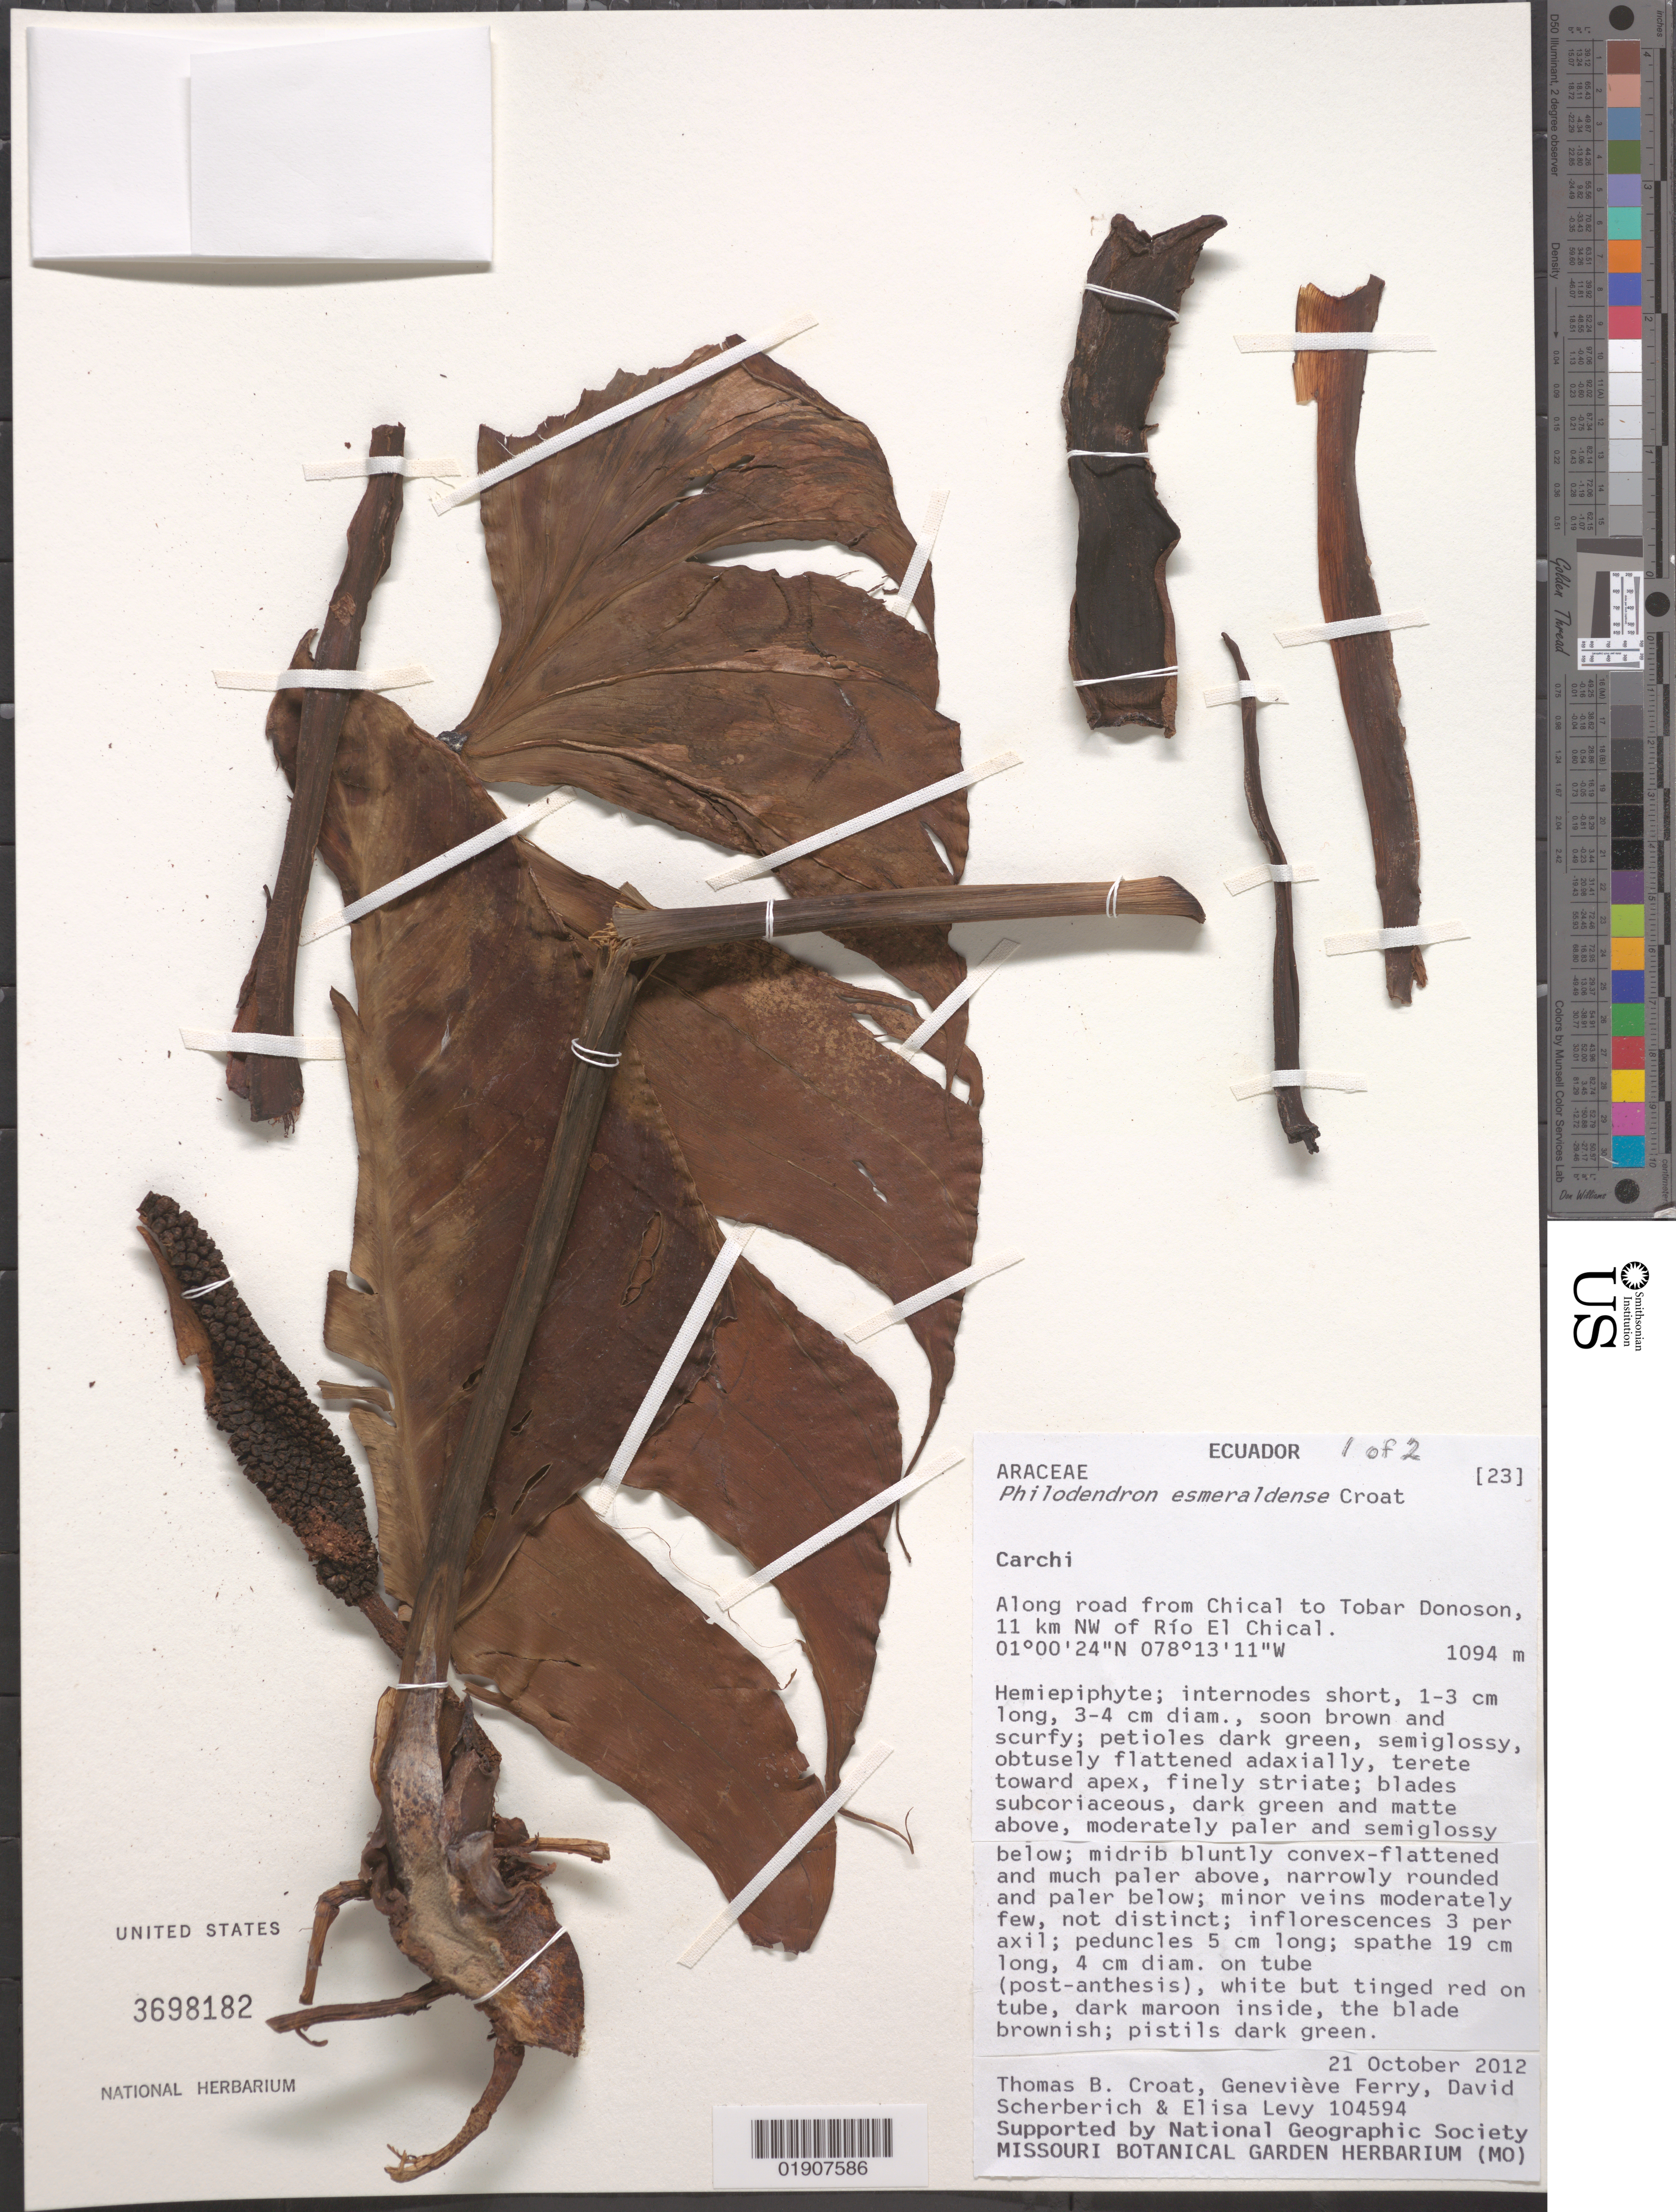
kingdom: Plantae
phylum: Tracheophyta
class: Liliopsida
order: Alismatales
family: Araceae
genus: Philodendron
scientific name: Philodendron esmeraldense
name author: Croat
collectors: T. B. Croat, G. Ferry, D. Scherberich & E. Levy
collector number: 104594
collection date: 2012-10-21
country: Ecuador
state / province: Carchi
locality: Carchi: Along road from Chical to Tobar Donoson, 11 km NW of Rio El Chical.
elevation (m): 1094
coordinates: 01 00 24 N, 78 13 11 W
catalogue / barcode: US 3698182